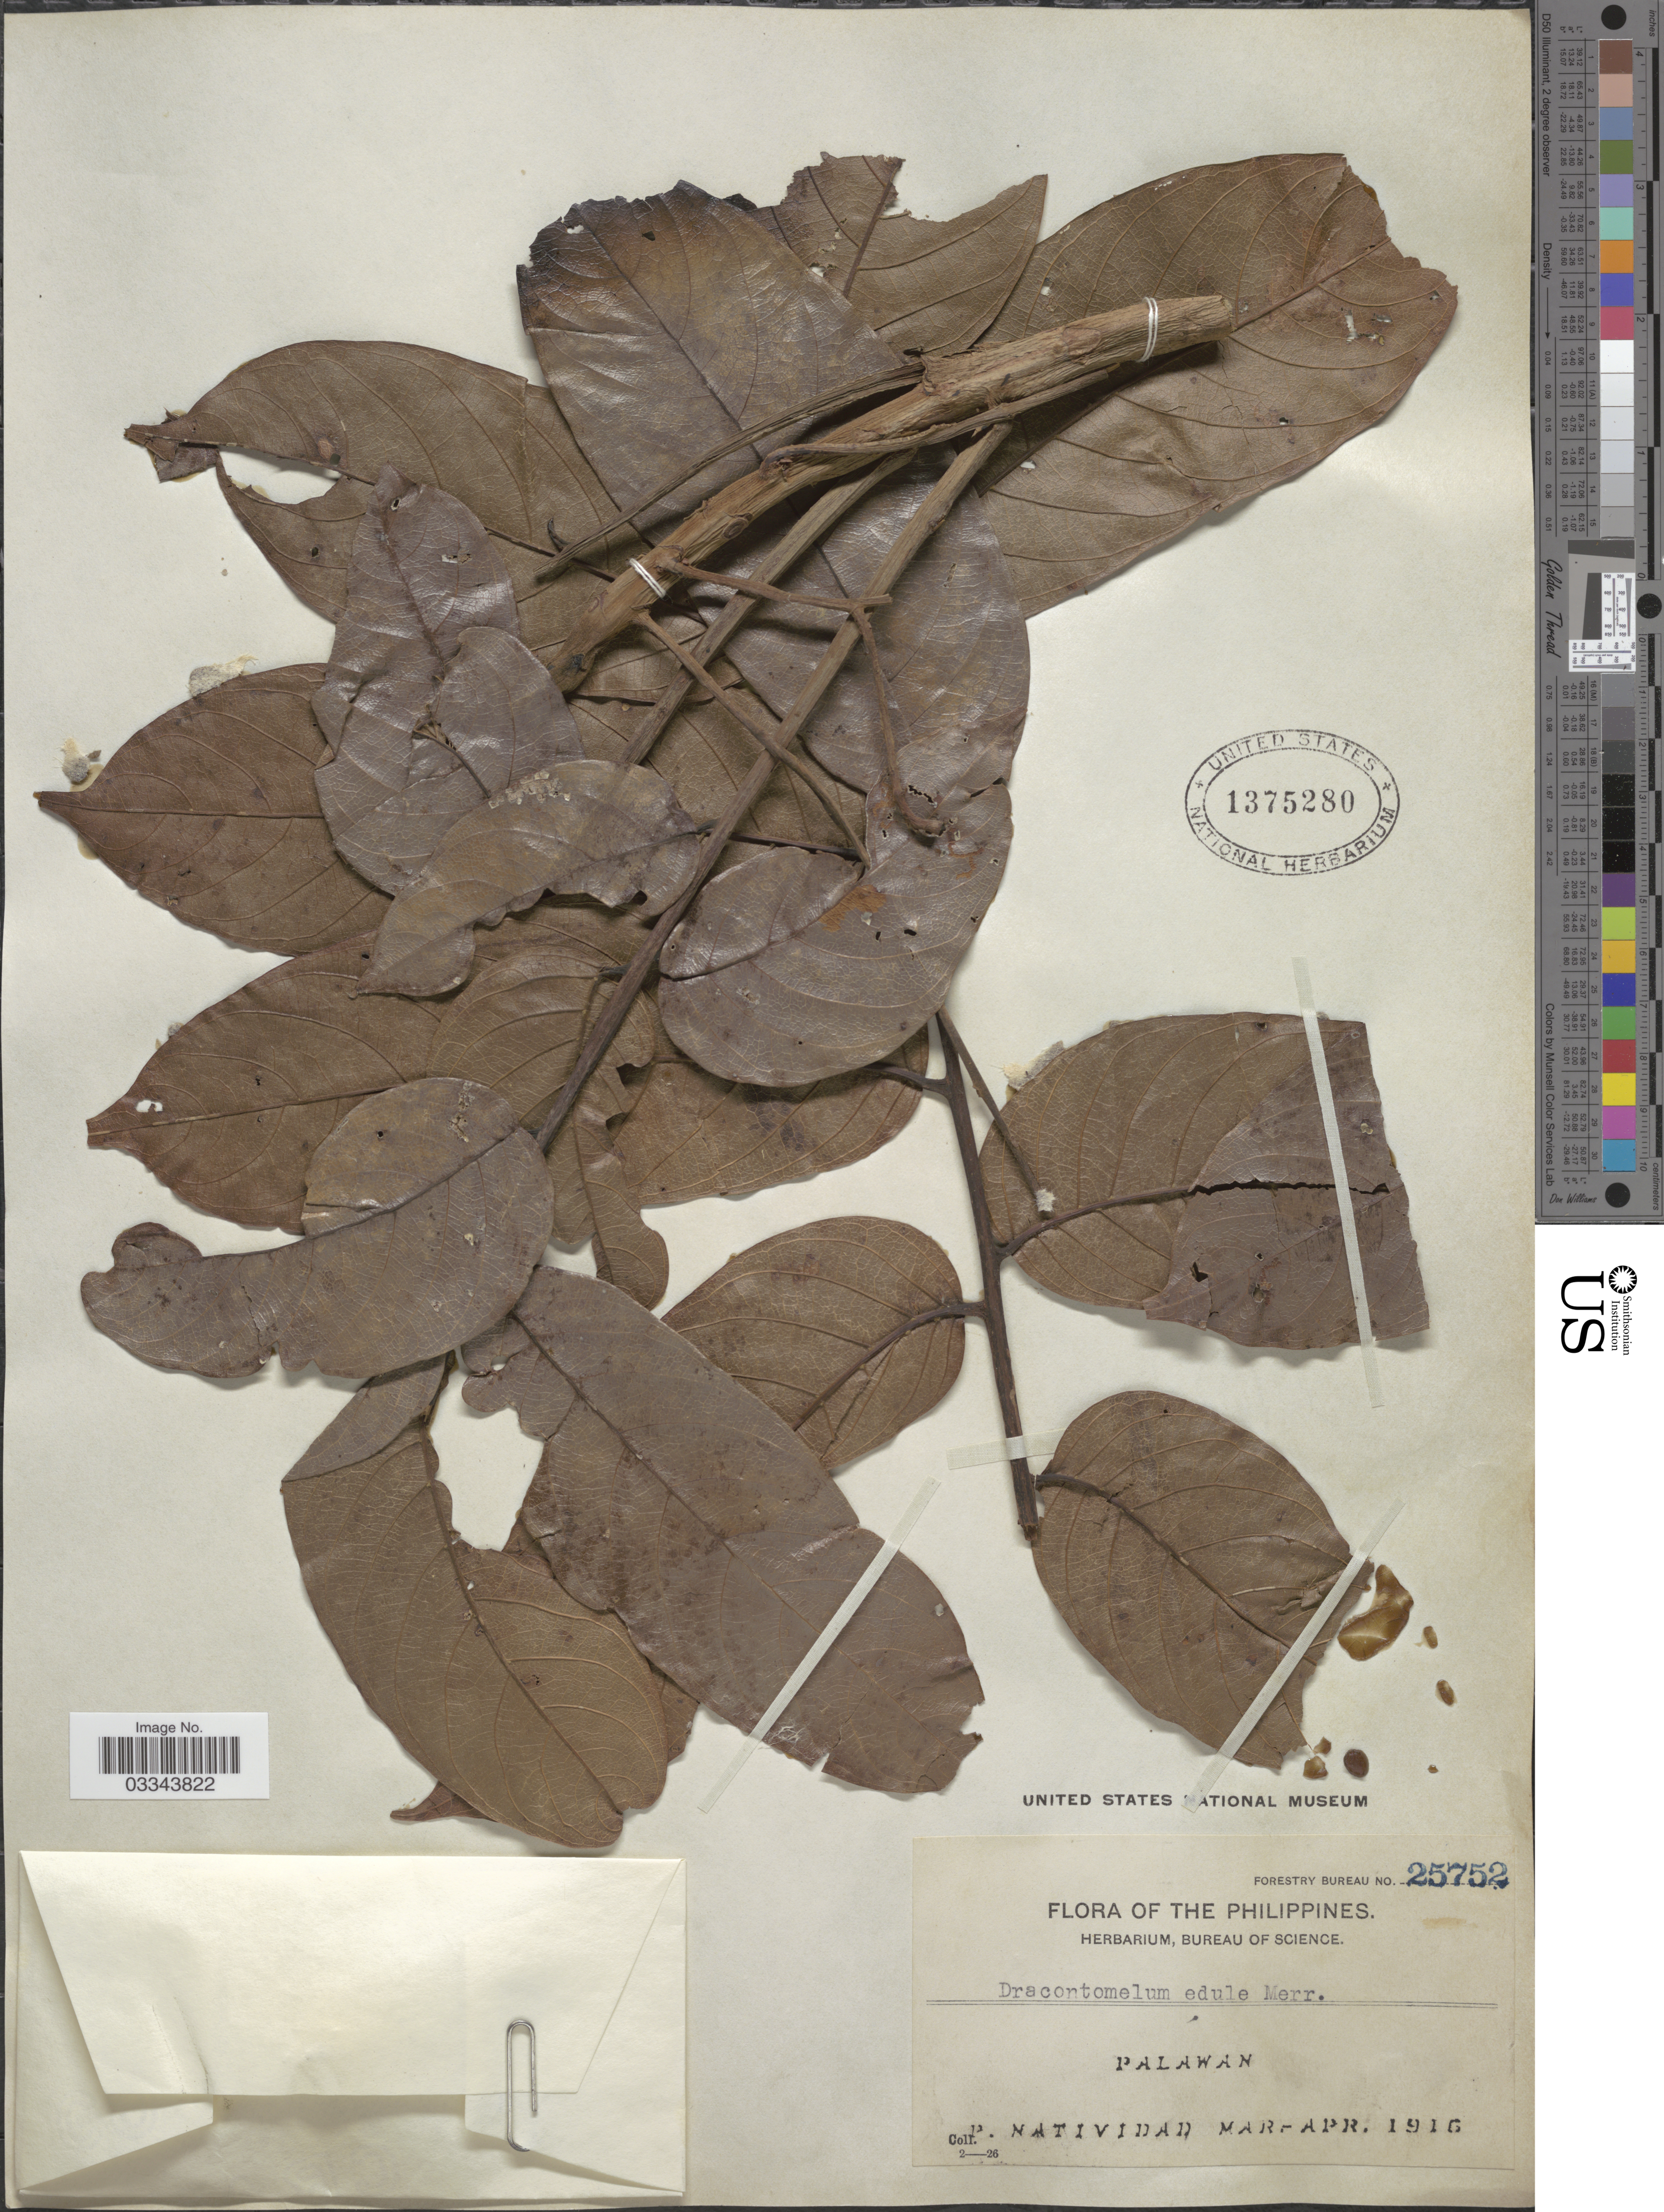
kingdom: Plantae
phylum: Tracheophyta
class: Magnoliopsida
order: Sapindales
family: Anacardiaceae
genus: Dracontomelon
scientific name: Dracontomelon edule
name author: Merr.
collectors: P. Natividad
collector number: Forestry Bureau 25752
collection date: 1916-03/1916-04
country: Philippines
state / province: Mimaropa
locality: Palawan.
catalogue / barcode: US 1375280